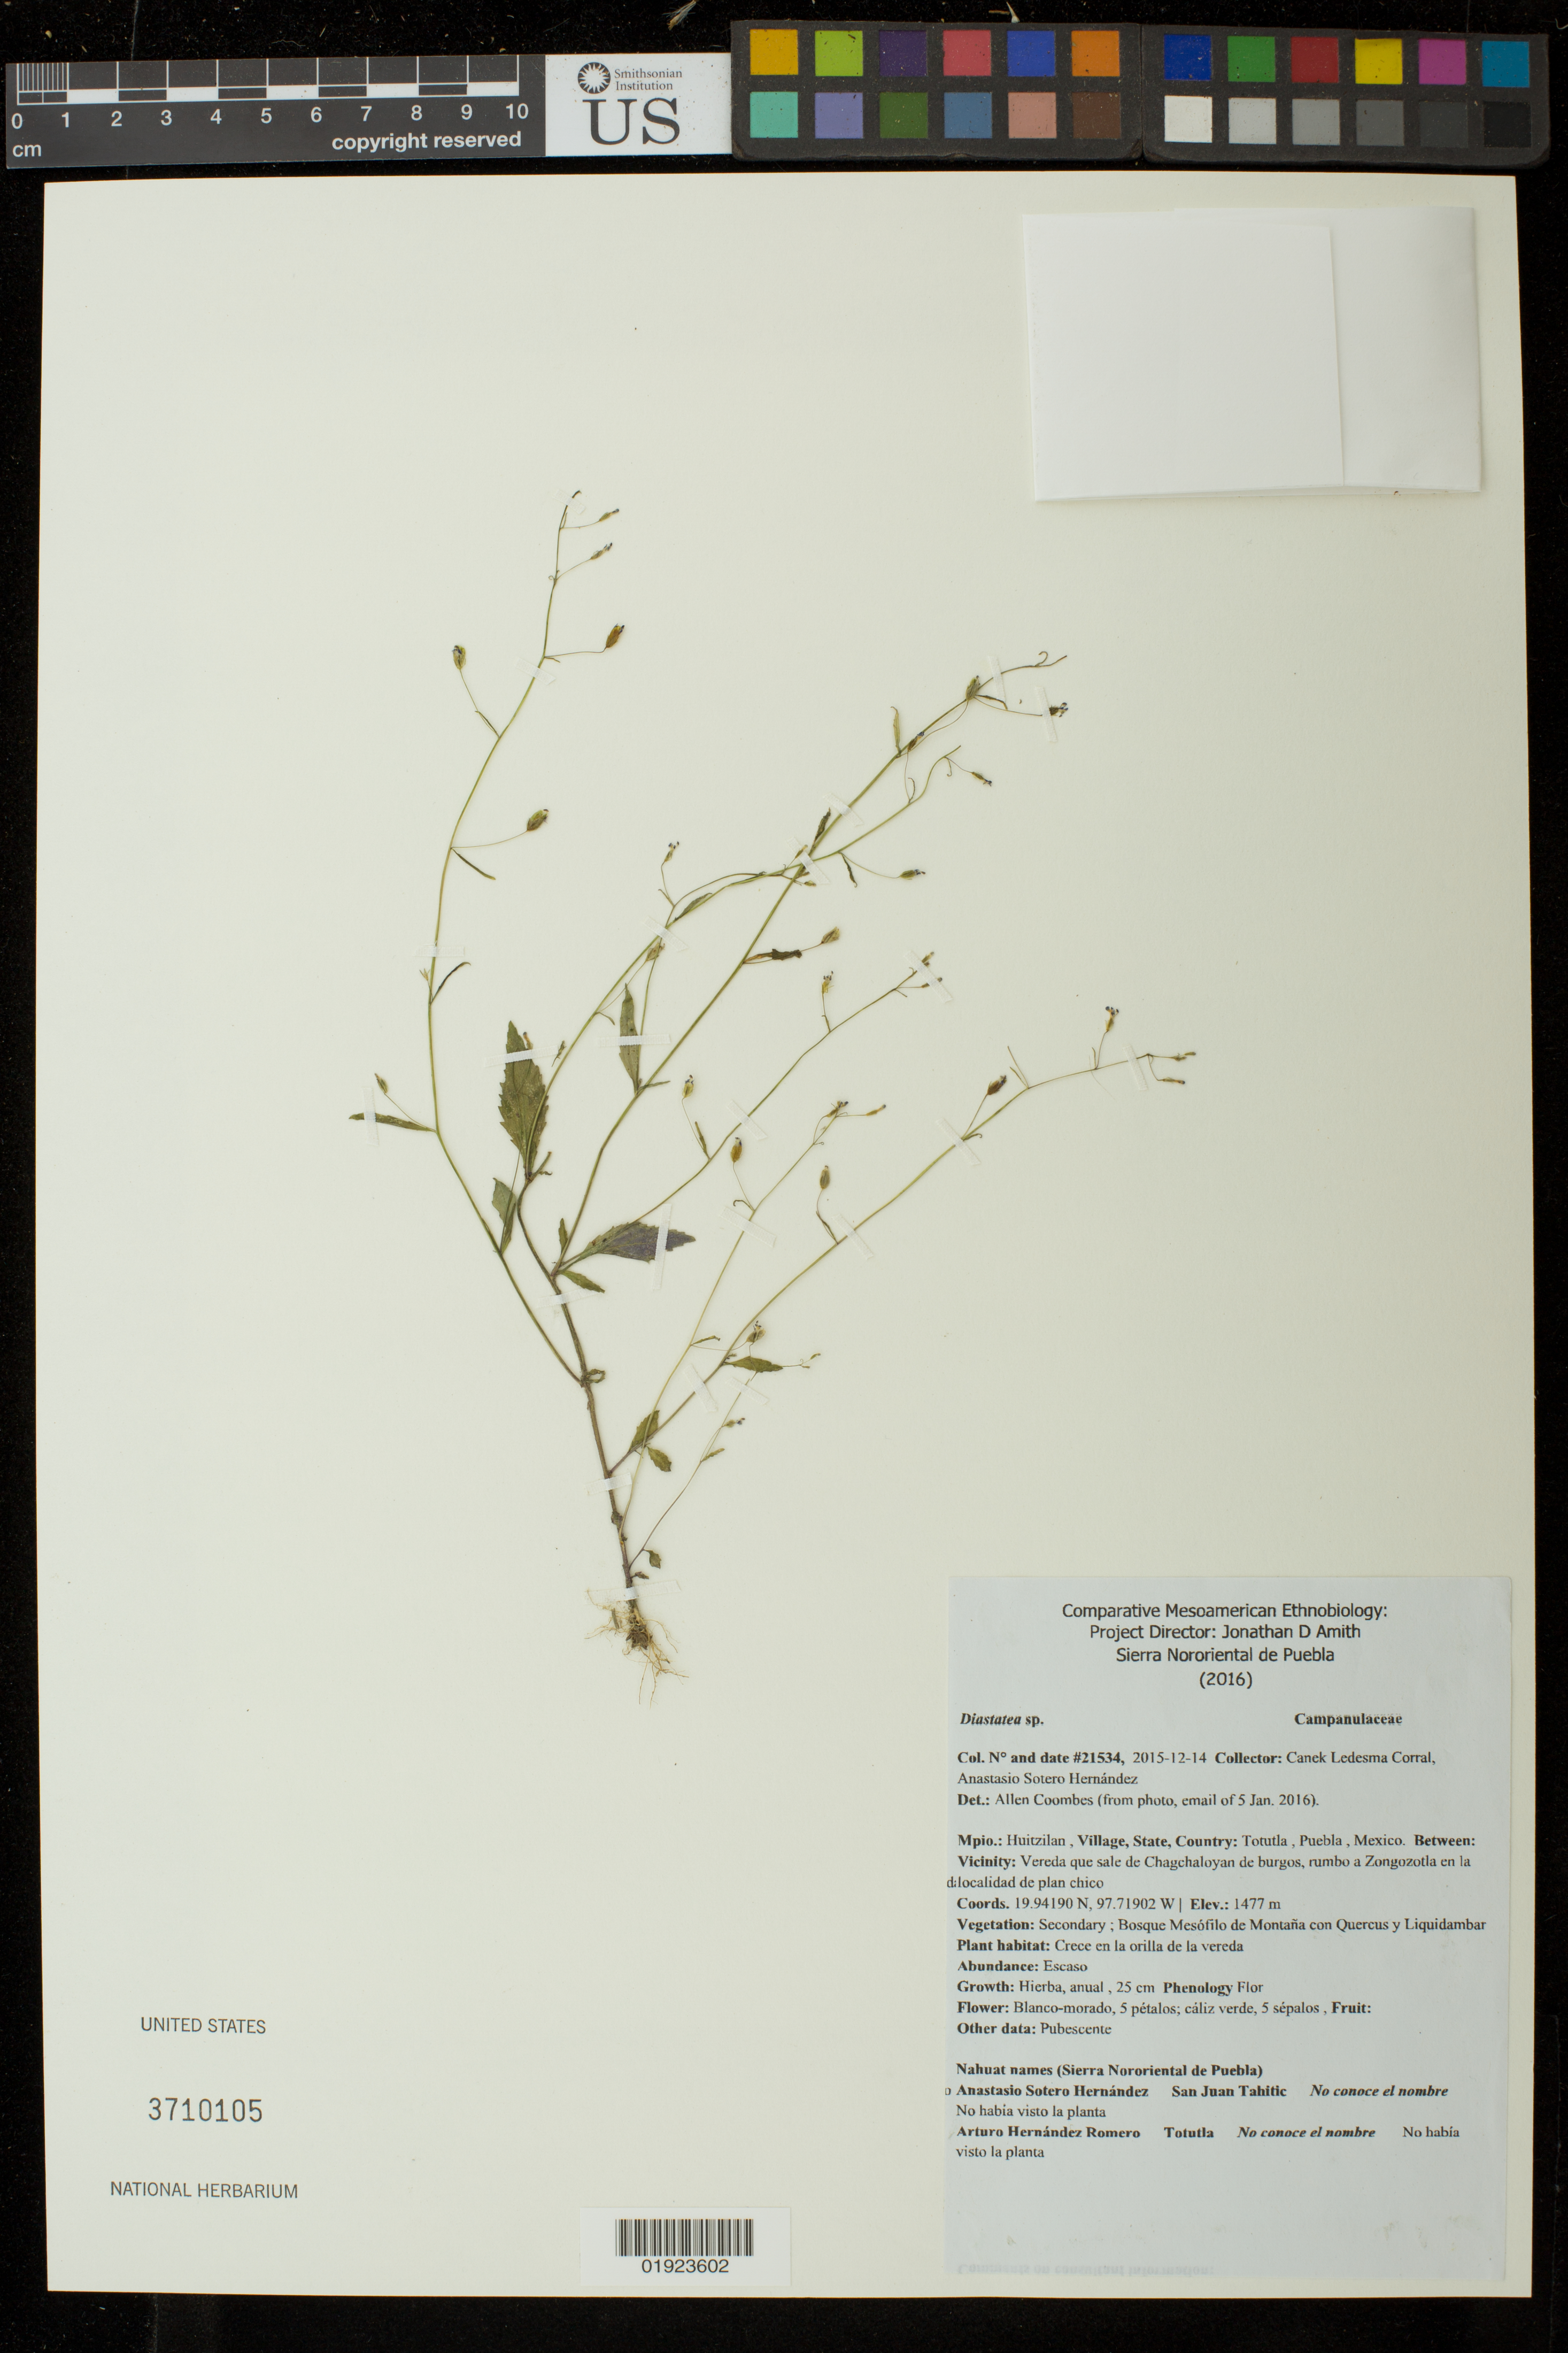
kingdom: Plantae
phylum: Tracheophyta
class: Magnoliopsida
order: Asterales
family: Campanulaceae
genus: Diastatea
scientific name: Diastatea sp.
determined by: Coombes, Allen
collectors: Canek Ledesma C. & A. Sotero H.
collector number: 21534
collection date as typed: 2015-14-12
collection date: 2015-12-14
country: Mexico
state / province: Puebla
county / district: Huitzilan de Serdán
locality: Totutla, Puebla, Mexico; Vereda que sale de Chagchaloyan de burgos, rumbo a Zongozotla en la localidad de plan chico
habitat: Secondary; bosque mesofilo de Montana con Quercus y Liquidambar, crece en al orilla de la vereda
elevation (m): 1477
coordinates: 19.94190N, 97.71902W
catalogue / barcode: US 3710105